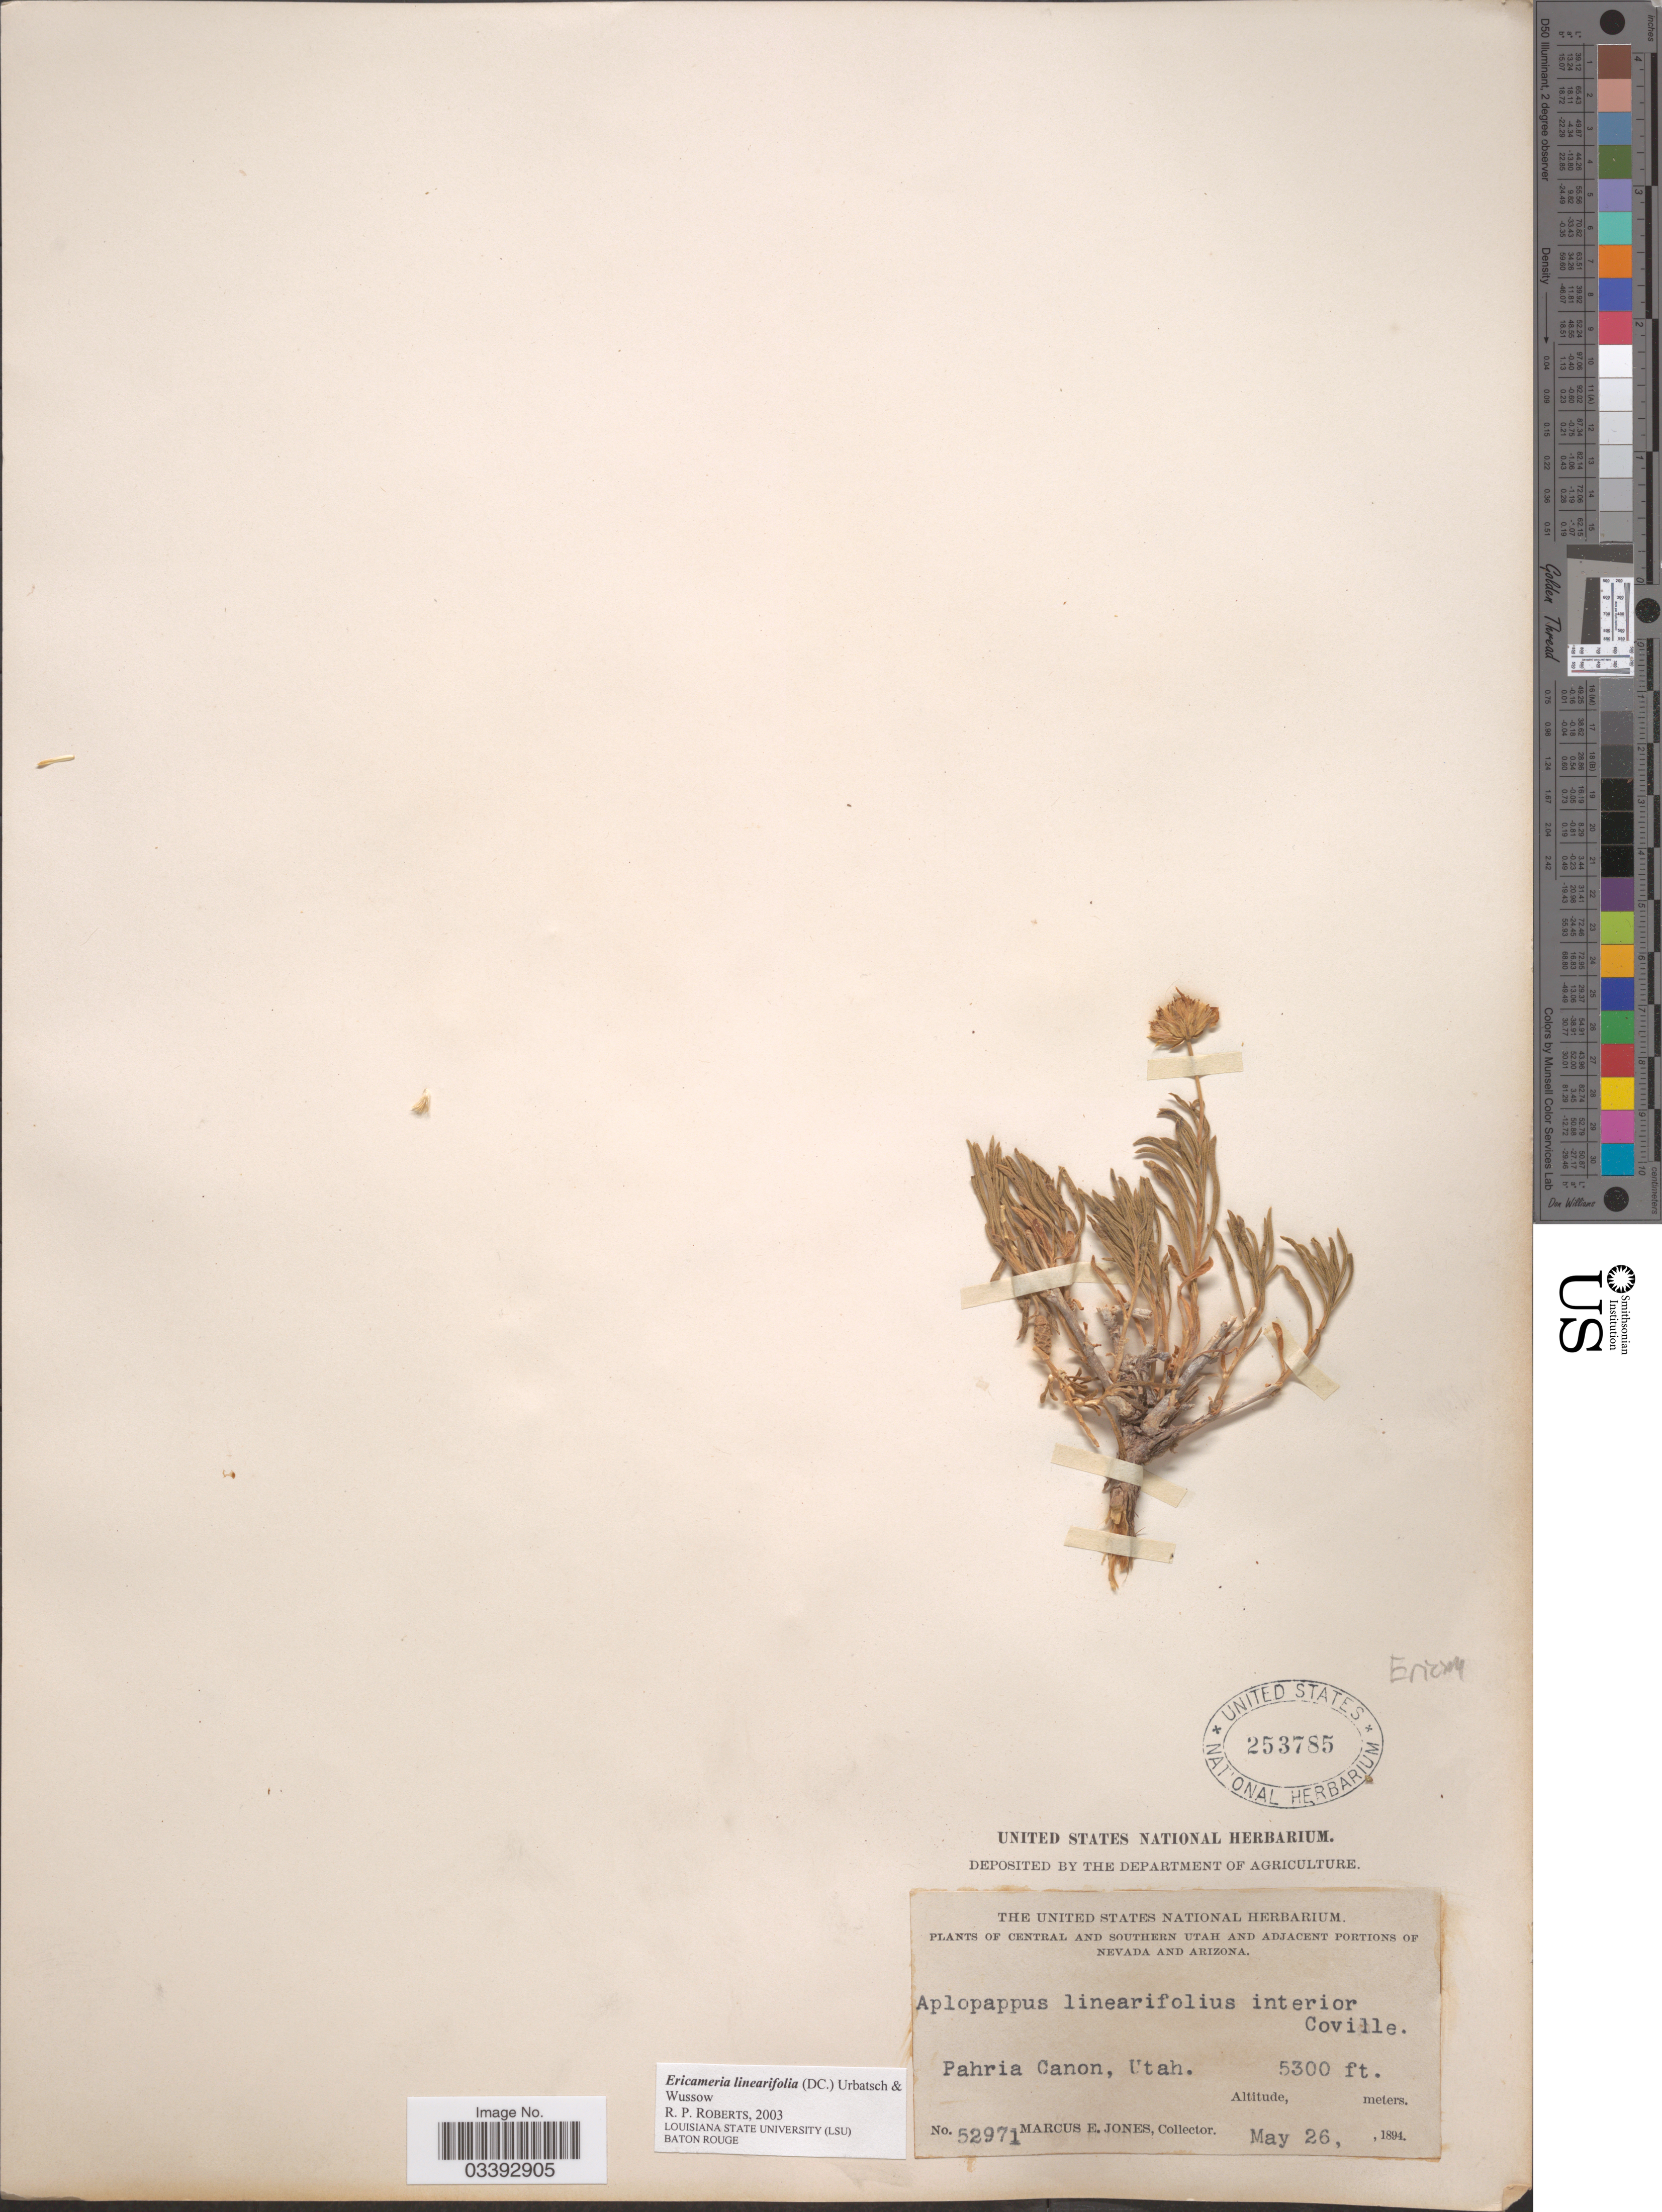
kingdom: Plantae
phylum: Tracheophyta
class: Magnoliopsida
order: Asterales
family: Asteraceae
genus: Ericameria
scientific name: Ericameria linearifolia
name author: (DC.) Urbatsch & Wussow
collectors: M. E. Jones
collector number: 52971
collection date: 1894-05-26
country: United States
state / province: Utah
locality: Central and Southern Utah, Pahria Canon.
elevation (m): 1615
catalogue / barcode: US 253785